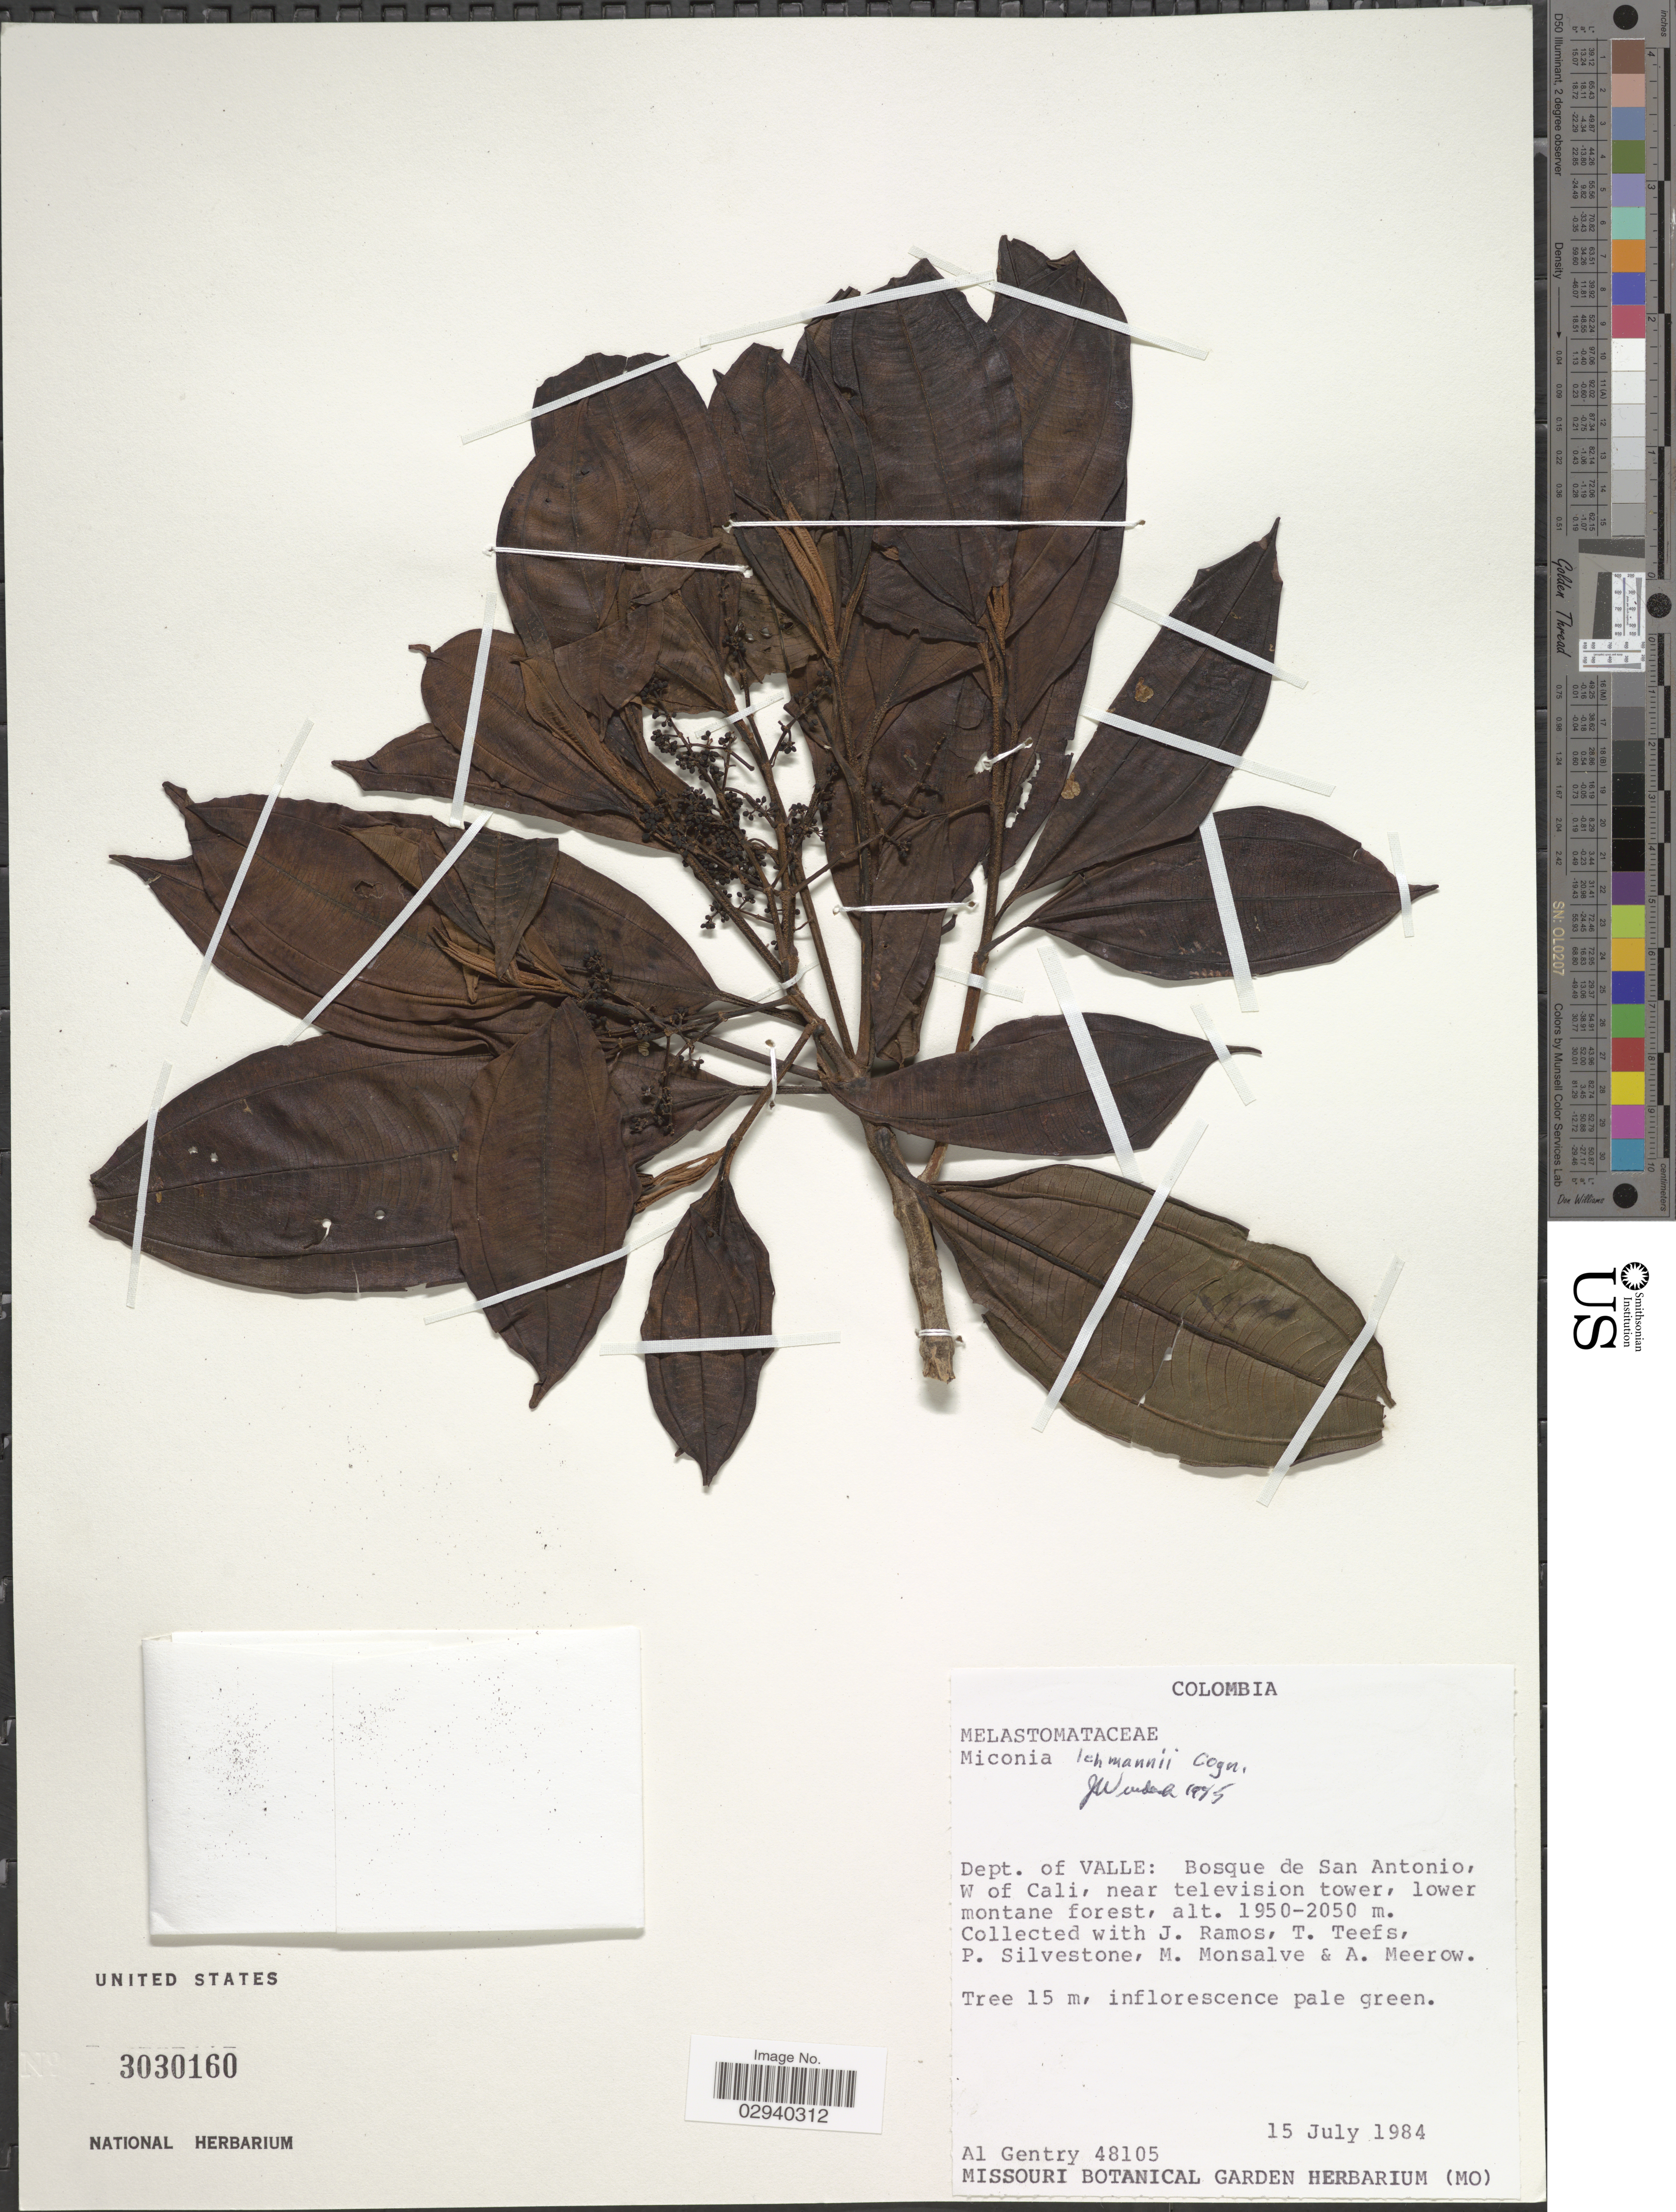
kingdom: Plantae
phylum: Tracheophyta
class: Magnoliopsida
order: Myrtales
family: Melastomataceae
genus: Miconia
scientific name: Miconia lehmannii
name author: Cogn.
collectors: A. H. Gentry, J. Ramos, T. Teefs, P. Silvestone & et al.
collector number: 48105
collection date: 1984-07-15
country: Colombia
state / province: Valle del Cauca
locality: Dept. of Valle: Bosque de San Antonio, W of Cali, near television tower, lower montane forest.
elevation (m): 1950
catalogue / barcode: US 3030160